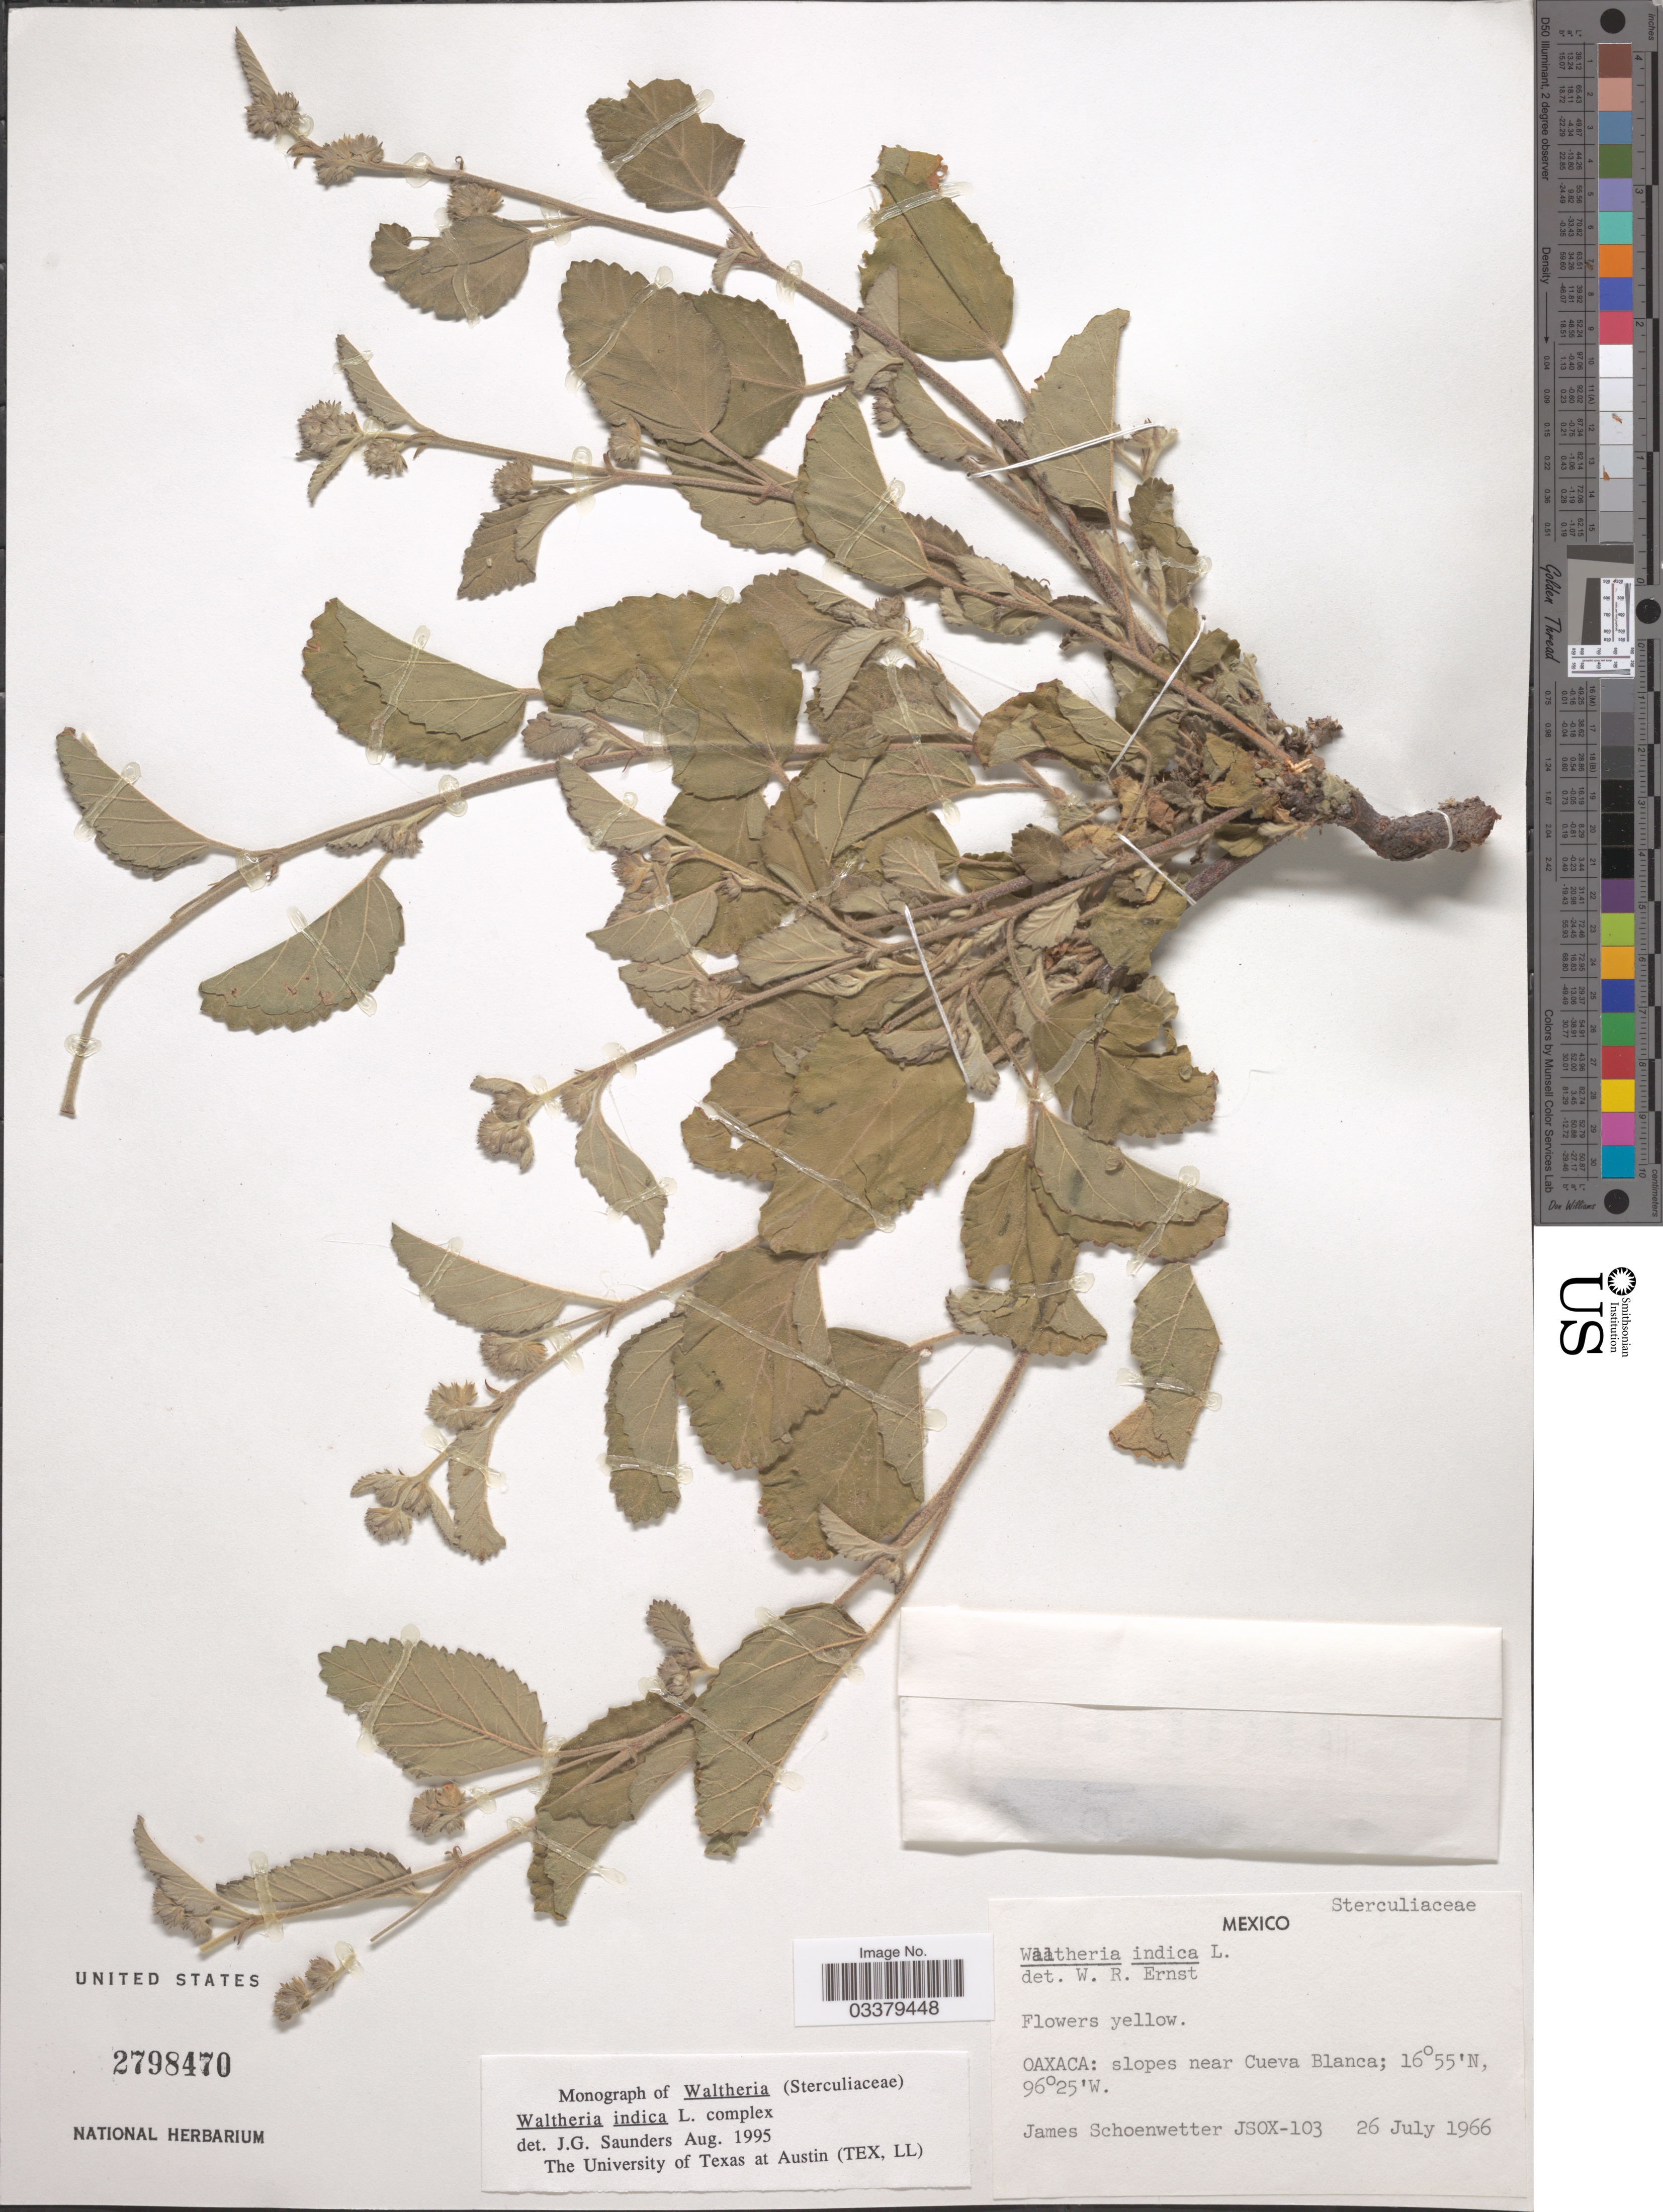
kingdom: Plantae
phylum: Tracheophyta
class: Magnoliopsida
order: Malvales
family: Malvaceae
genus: Waltheria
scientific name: Waltheria indica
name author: L.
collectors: J. Schoenwetter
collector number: JSOX-103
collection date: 1966-07-26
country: Mexico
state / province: Oaxaca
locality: Slopes near Cueva Blanca.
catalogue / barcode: US 2798470